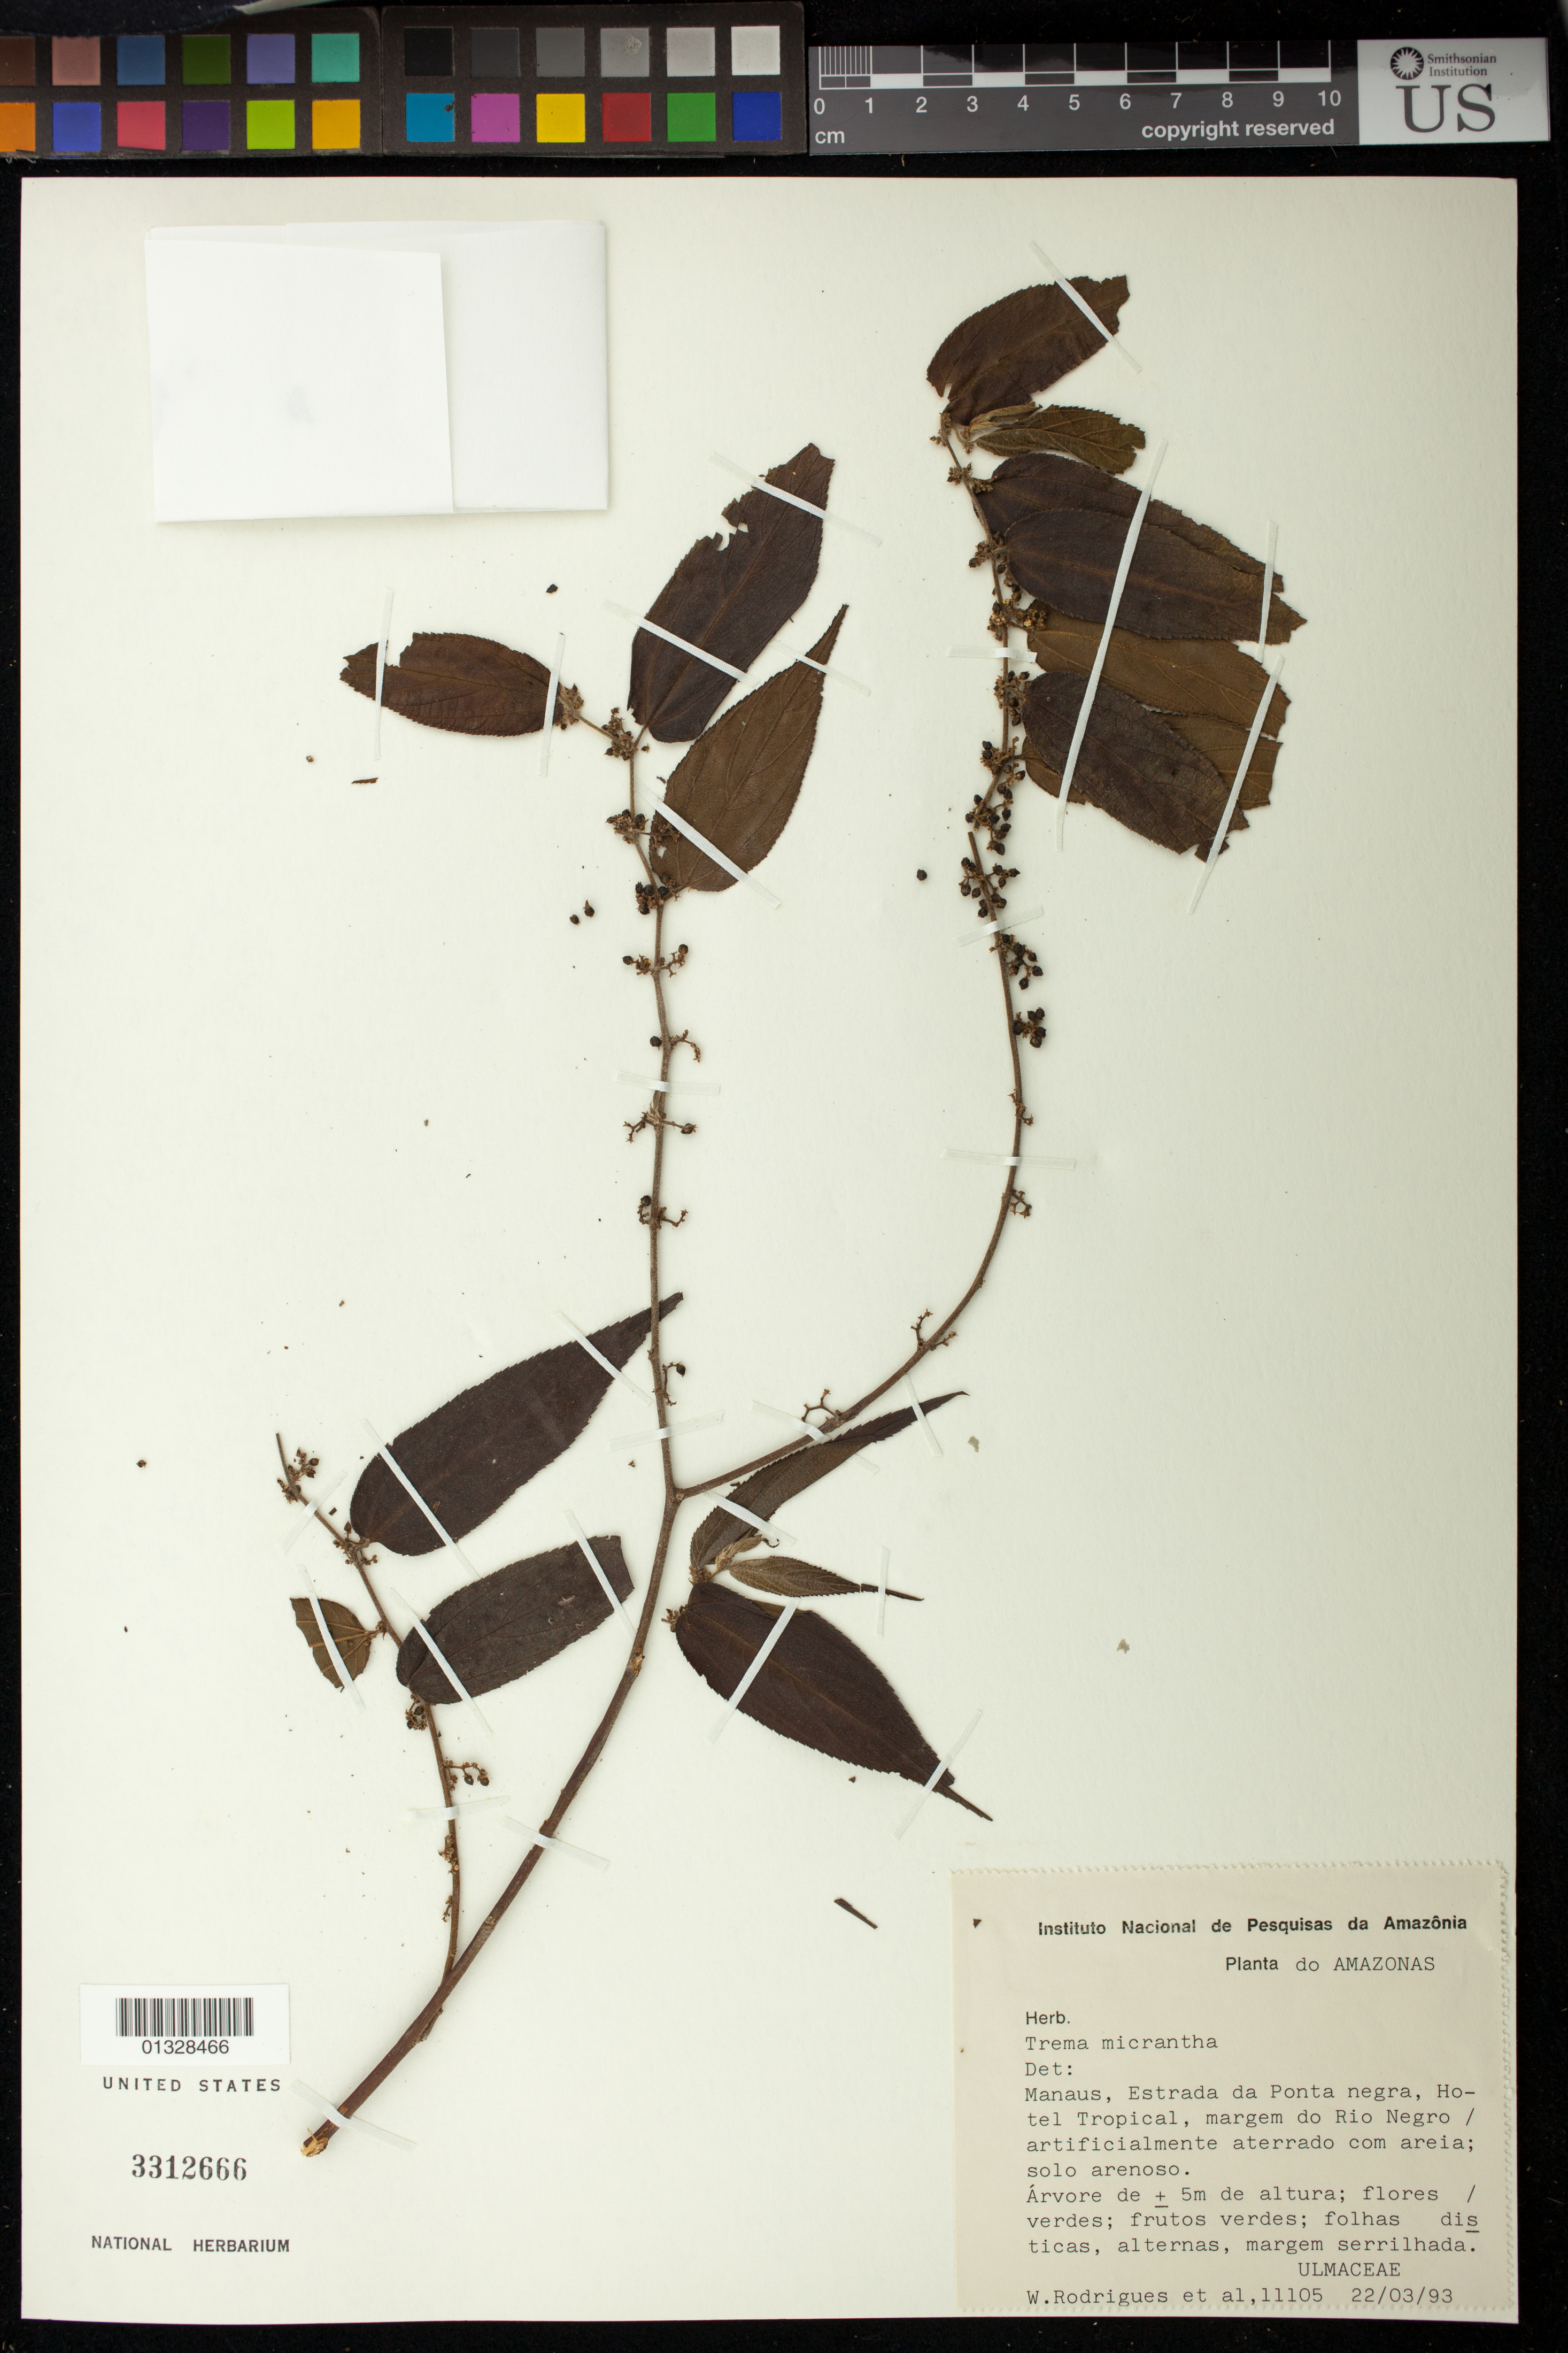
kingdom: Plantae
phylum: Tracheophyta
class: Magnoliopsida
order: Rosales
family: Cannabaceae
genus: Trema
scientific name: Trema micranthum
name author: (L.) Blume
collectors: W. A. Rodrigues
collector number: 11105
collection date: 1993-03-22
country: Brazil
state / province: Amazonas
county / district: Manaus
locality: Estrada da Ponta Negra, Hotel Tropical, margem do Rio Negro, artificialmente aterrado com areia.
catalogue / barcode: US 3312666